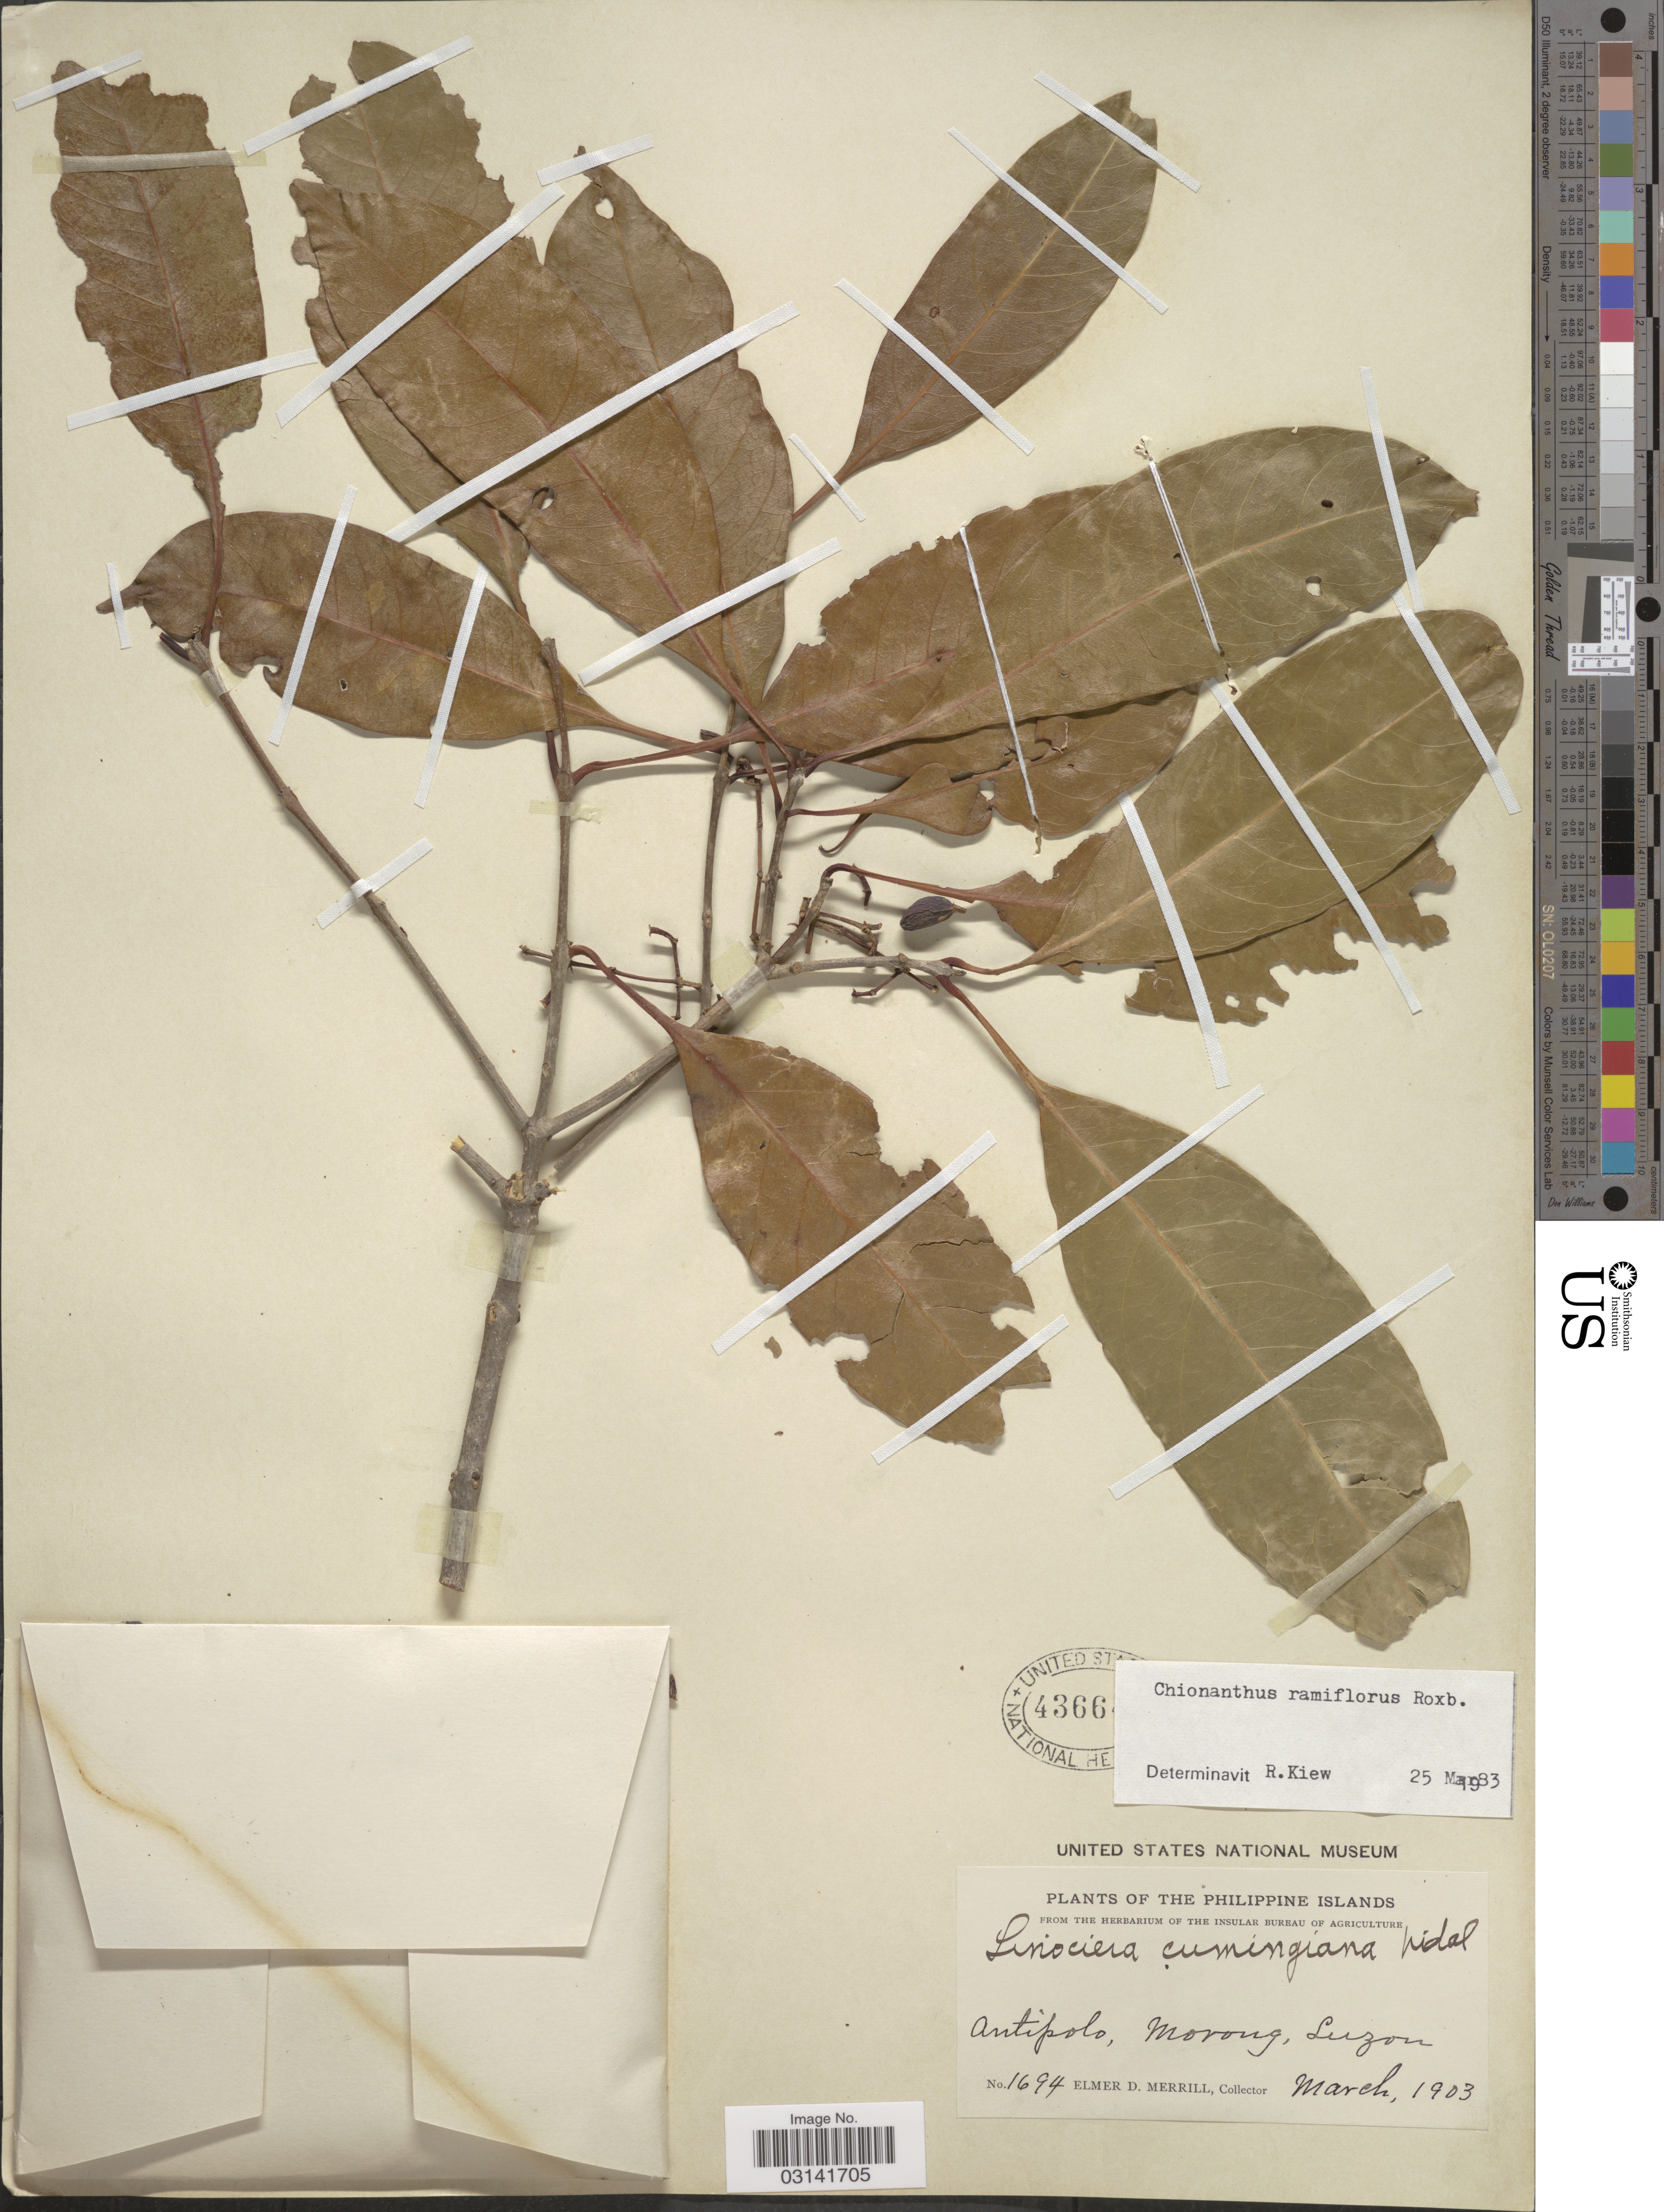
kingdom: Plantae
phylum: Tracheophyta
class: Magnoliopsida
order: Lamiales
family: Oleaceae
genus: Chionanthus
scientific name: Chionanthus ramiflorus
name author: Roxb.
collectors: E. D. Merrill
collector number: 1694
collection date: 1903-03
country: Philippines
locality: Antipolo, Morong, Luzon.